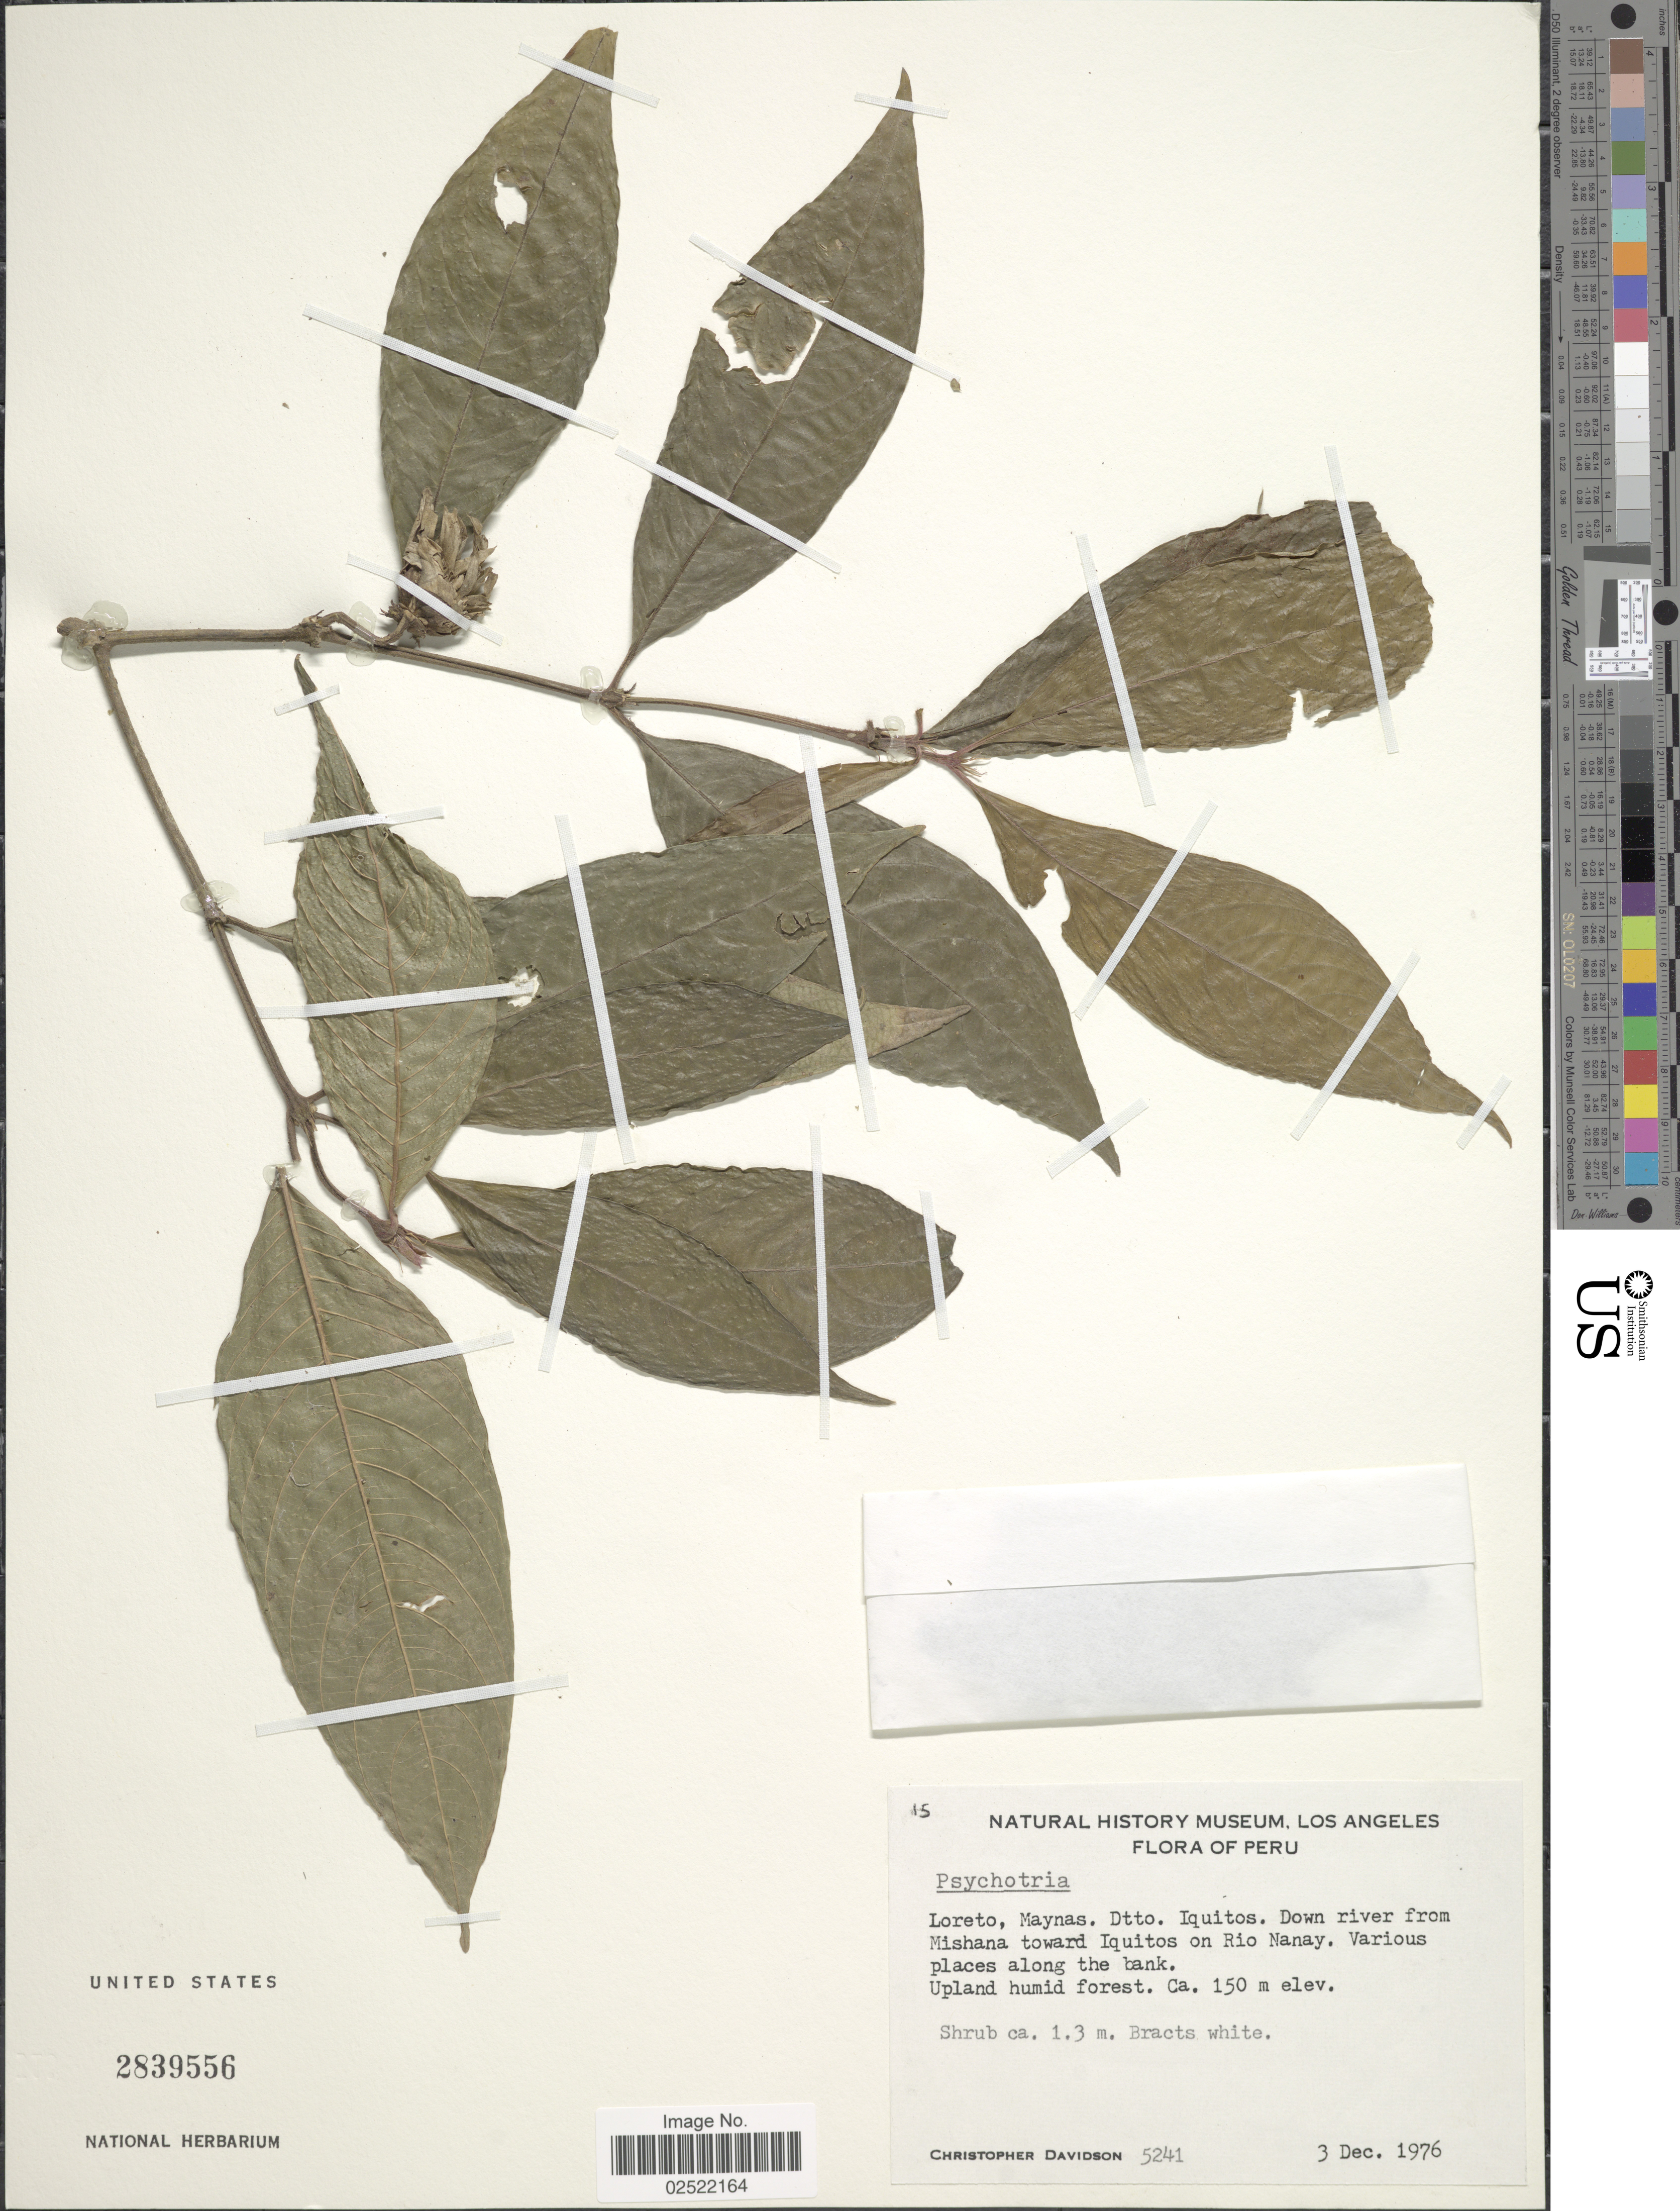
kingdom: Plantae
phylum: Tracheophyta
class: Magnoliopsida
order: Gentianales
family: Rubiaceae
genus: Psychotria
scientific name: Psychotria sp.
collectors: C. Davidson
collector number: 5241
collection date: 1976-12-03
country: Peru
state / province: Loreto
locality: Loreto, Maynas. Dtto. Iquitos. Down river from Mishana toward Iquitos on Rio Nanay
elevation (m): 150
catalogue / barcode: US 2839556